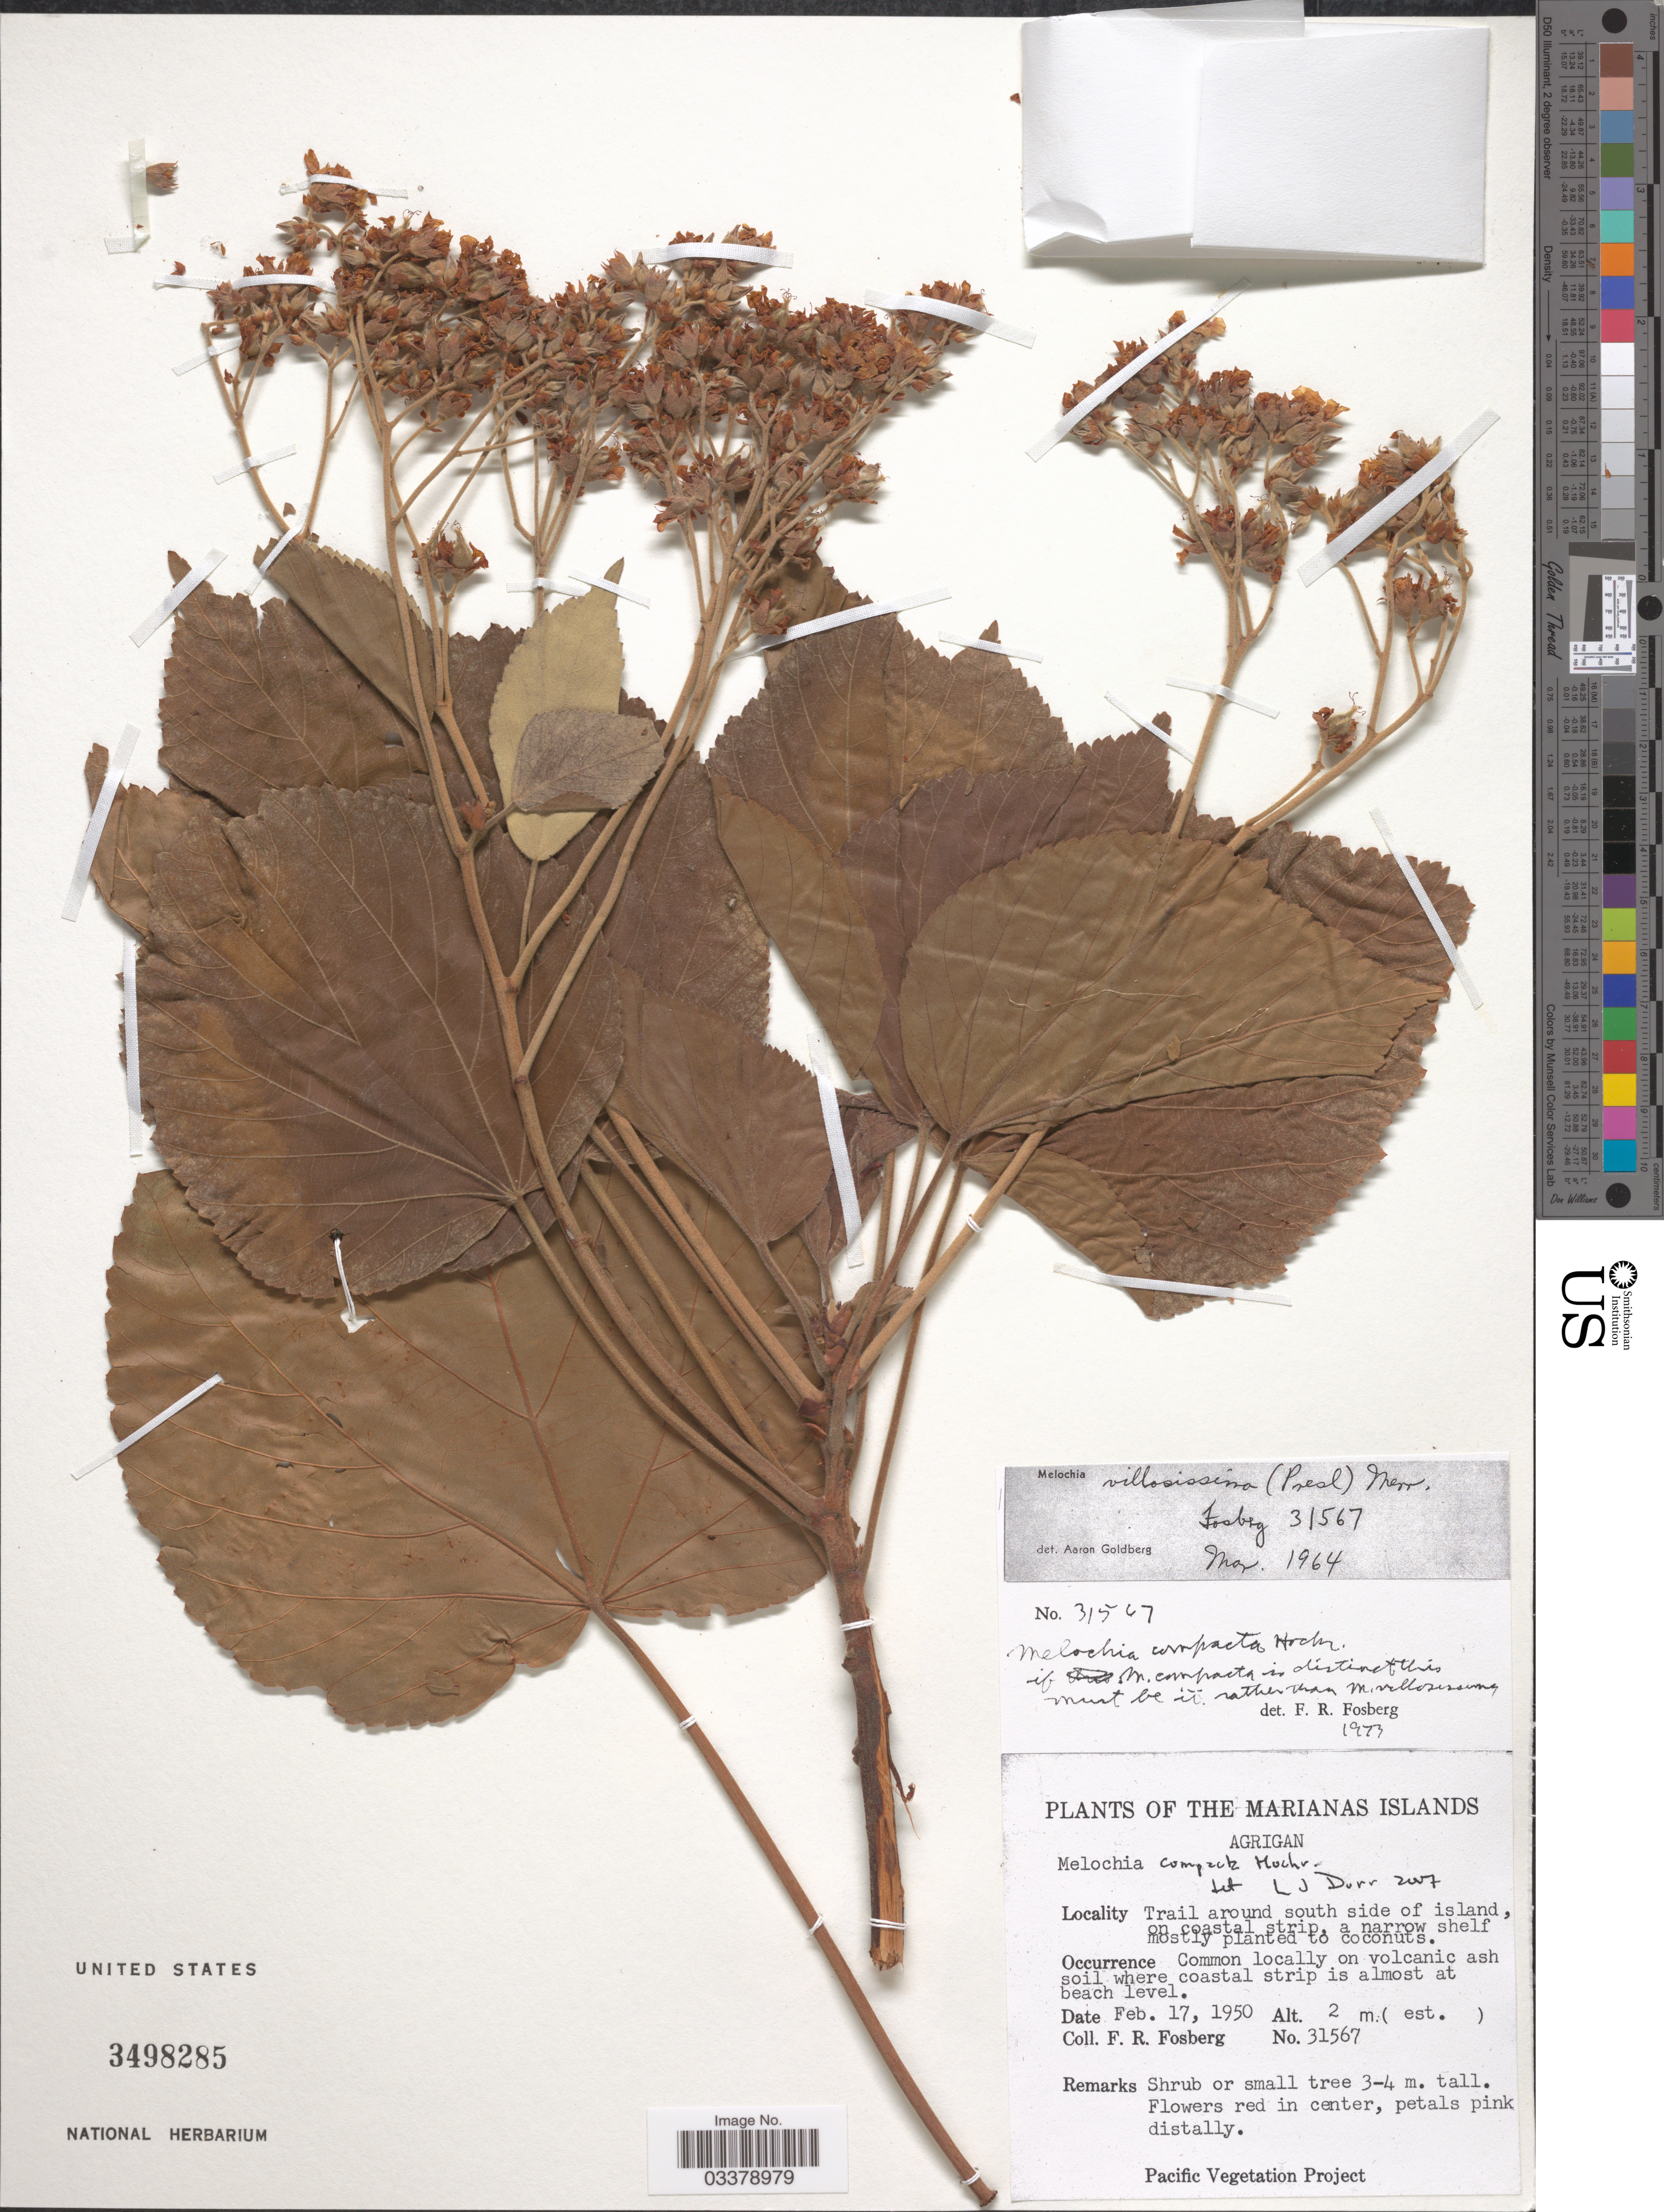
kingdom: Plantae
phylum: Tracheophyta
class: Magnoliopsida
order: Malvales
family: Malvaceae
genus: Melochia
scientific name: Melochia compacta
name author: Hochr.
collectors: F. R. Fosberg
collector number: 31567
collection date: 1950-02-17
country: Northern Mariana Islands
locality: The Marianas Islands, Agrigan. Trail around south side of island, on coastal strip, a narrow shelf mostly planted to coconuts.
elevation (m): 2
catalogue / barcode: US 3498285